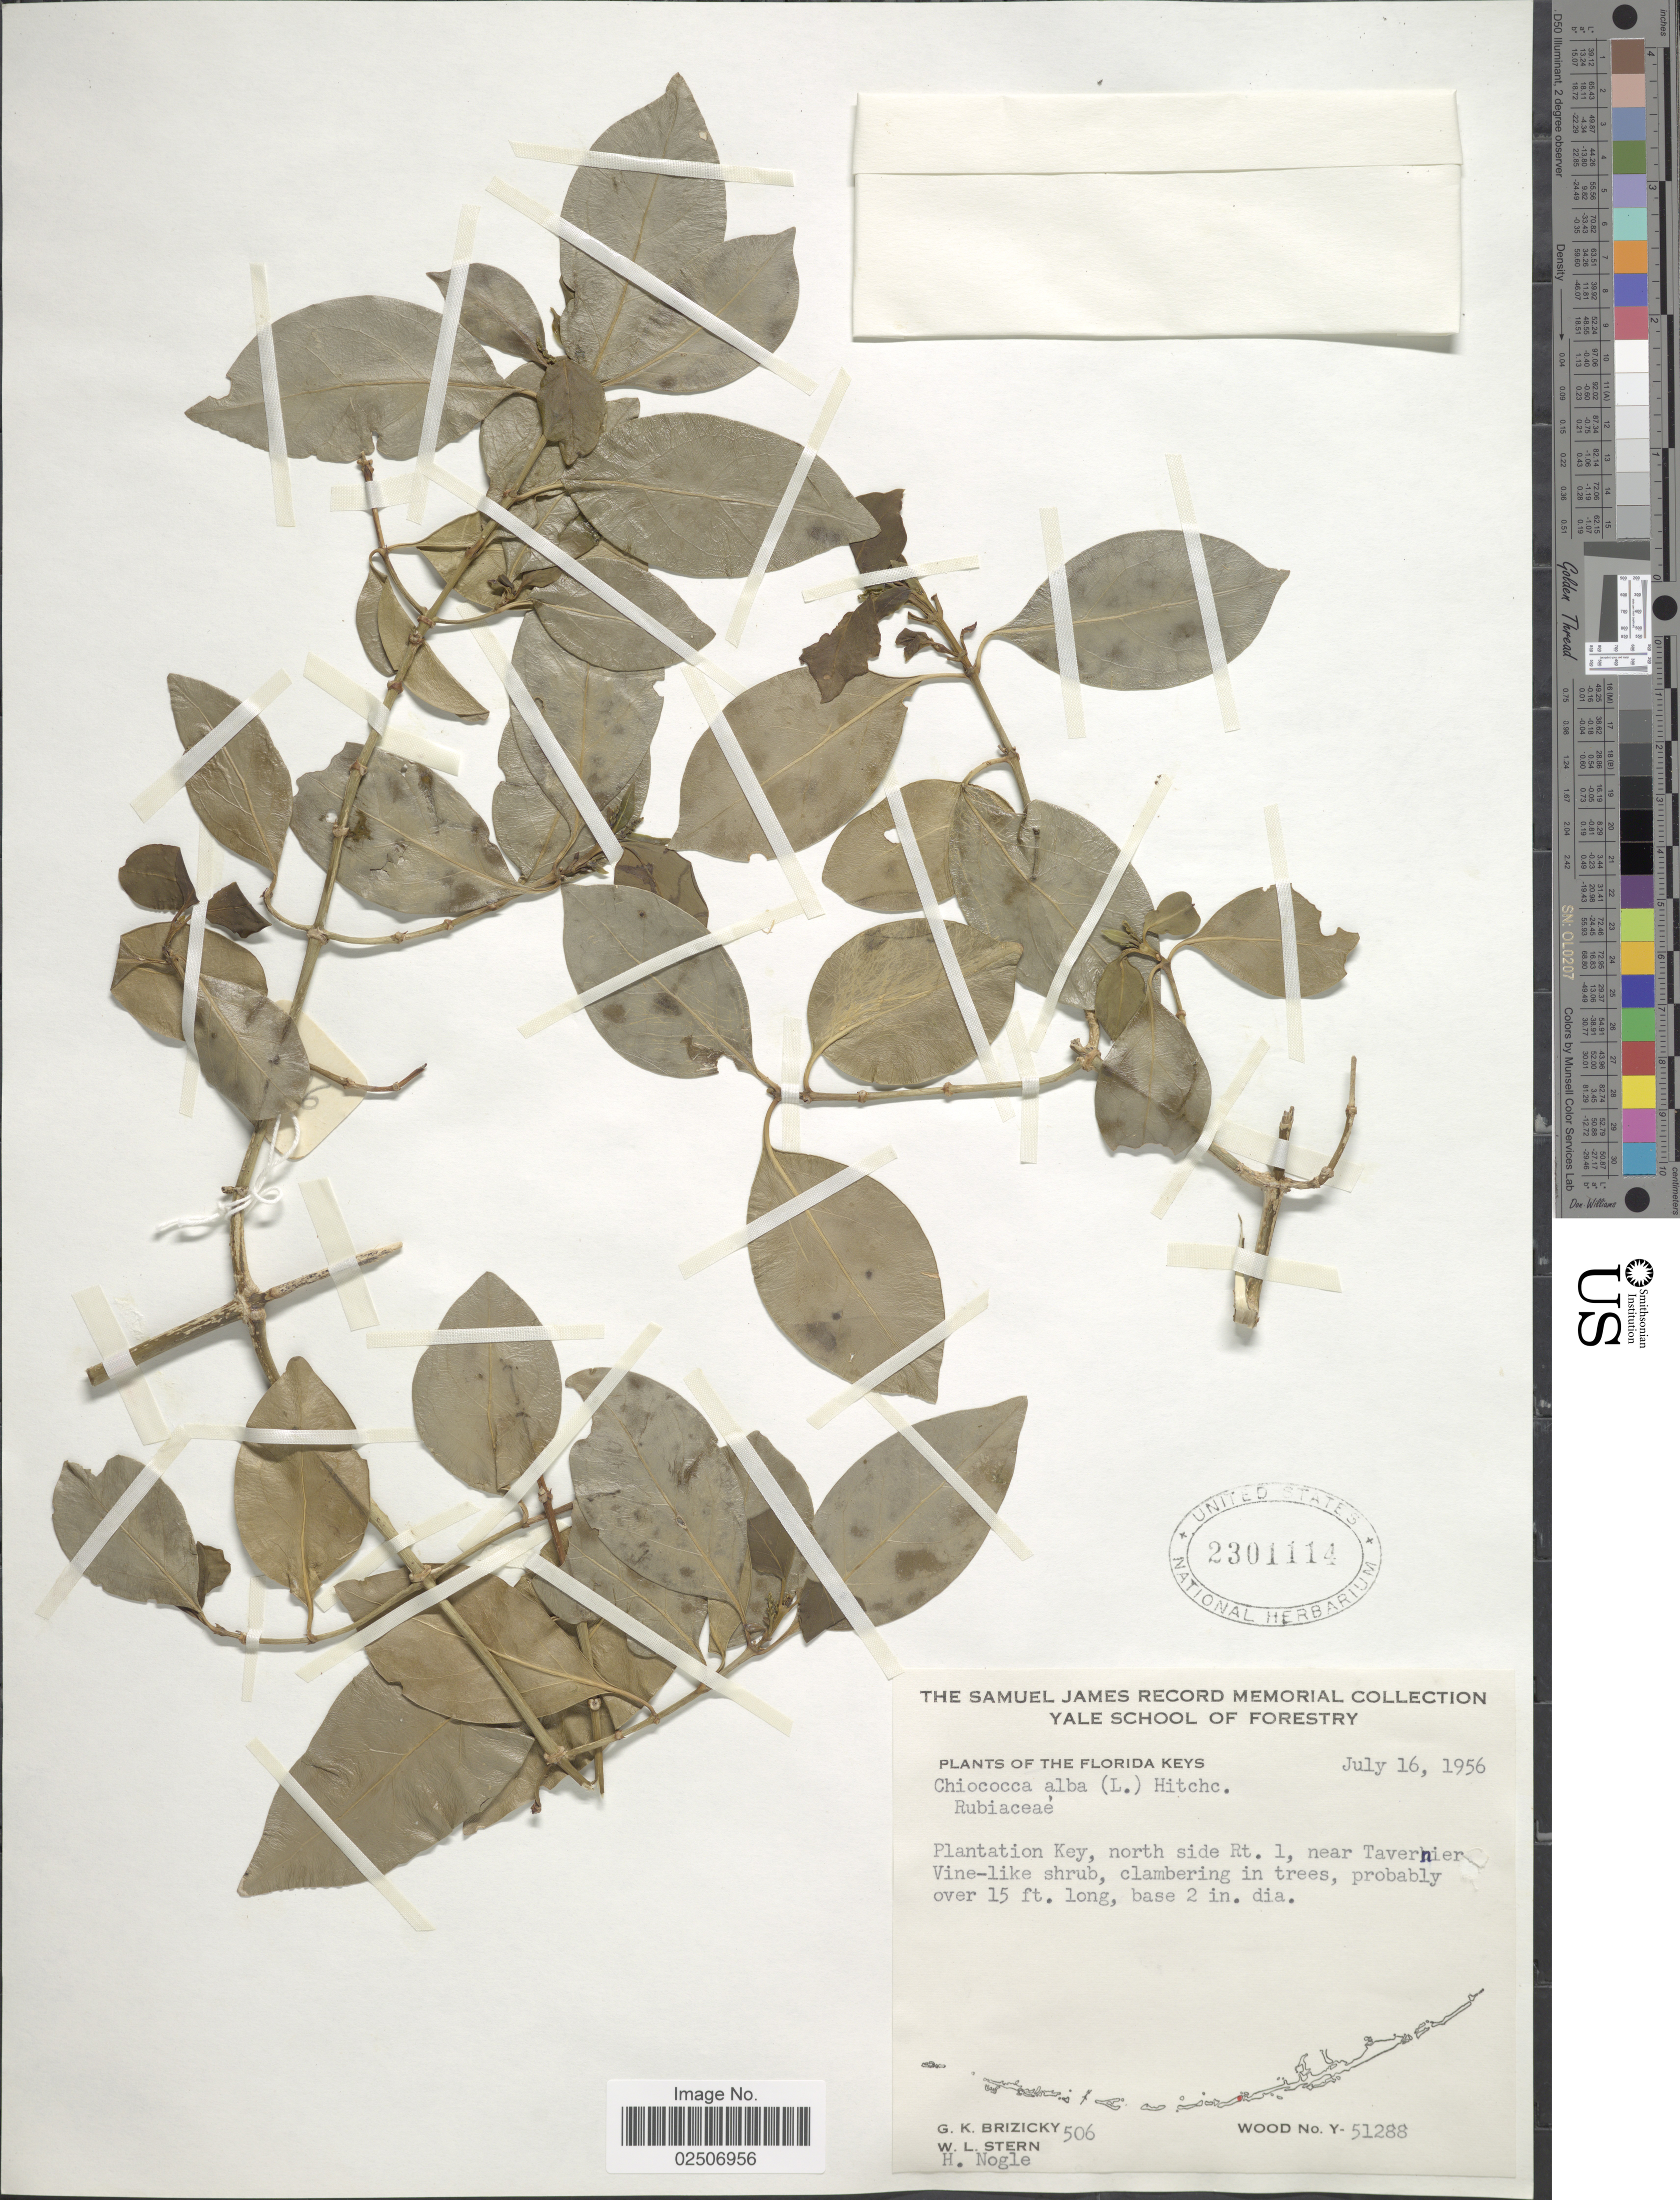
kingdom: Plantae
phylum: Tracheophyta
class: Magnoliopsida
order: Gentianales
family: Rubiaceae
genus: Chiococca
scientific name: Chiococca alba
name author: (L.) Hitchc.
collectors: G. K. Brizicky, W. L. Stern & H. Nogle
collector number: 506/Y-51288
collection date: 1956-07-16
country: United States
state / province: Florida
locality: Florida Keys, Plantation Key, north side of Rt.1, near Tavernier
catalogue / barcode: US 2301114